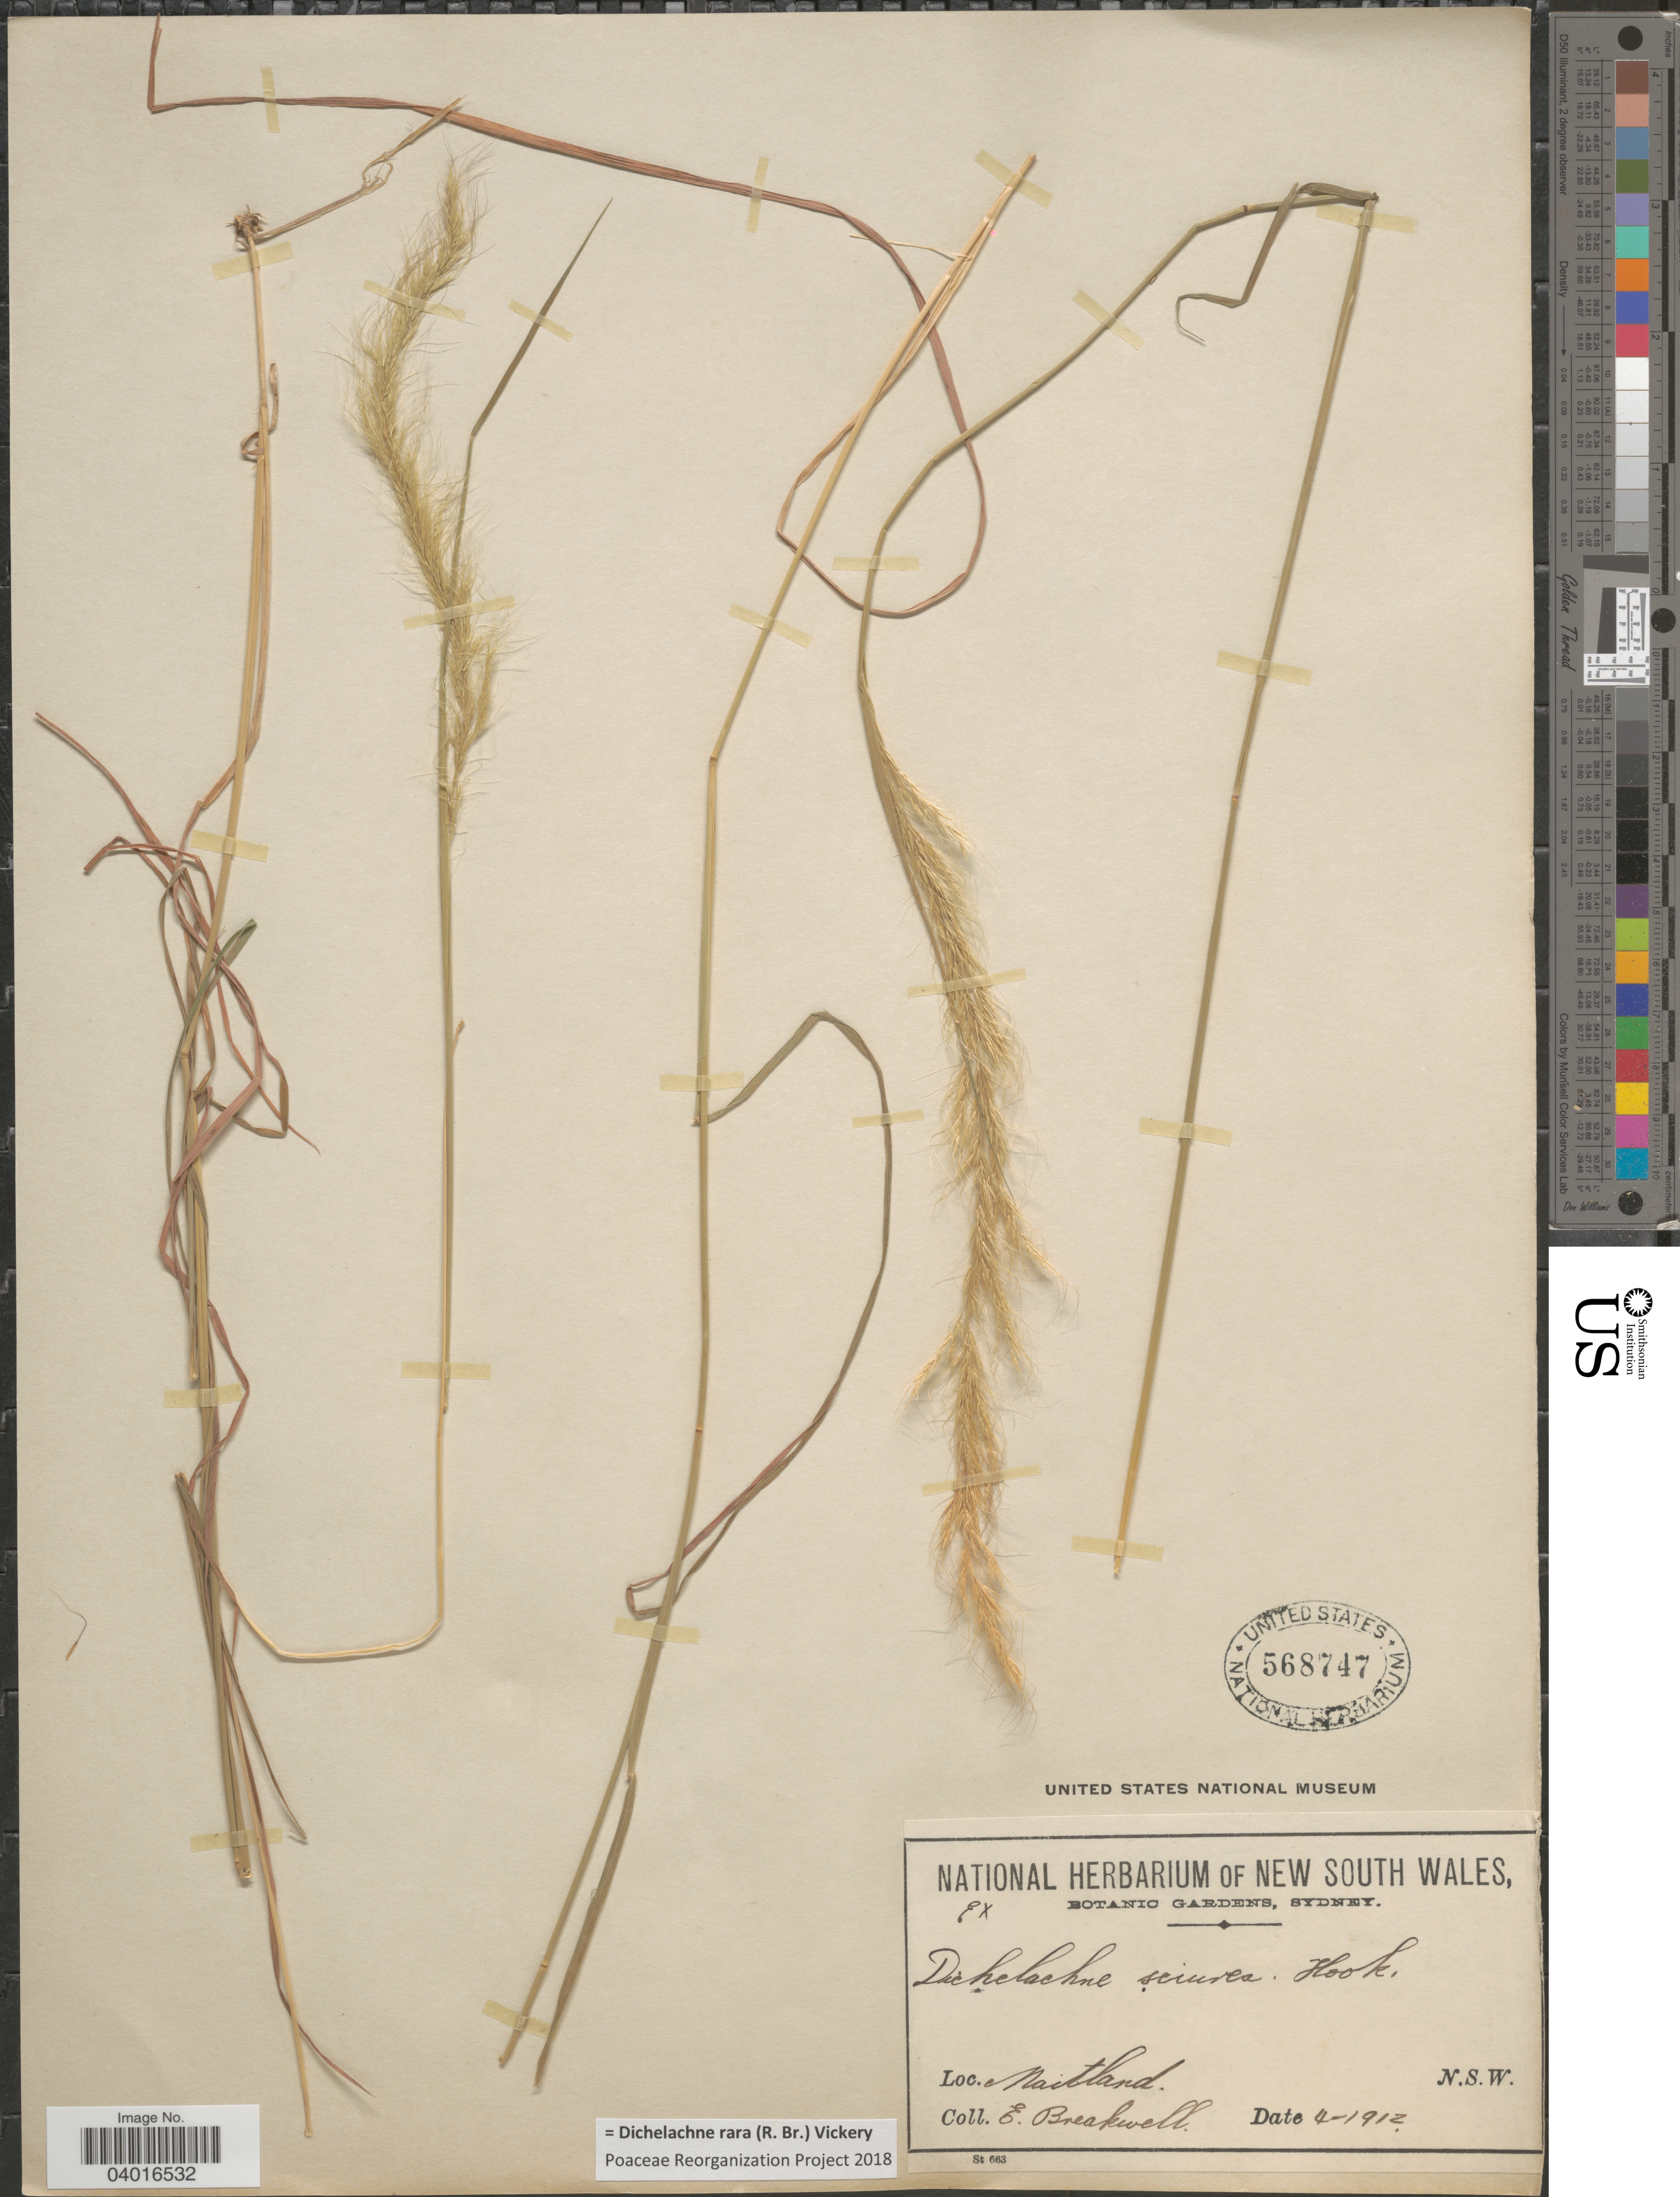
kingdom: Plantae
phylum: Tracheophyta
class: Liliopsida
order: Poales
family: Poaceae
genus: Dichelachne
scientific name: Dichelachne rara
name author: (R. Br.) Vickery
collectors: E. Breakwell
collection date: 1912-04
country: Australia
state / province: New South Wales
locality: Naitland.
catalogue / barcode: US 568747